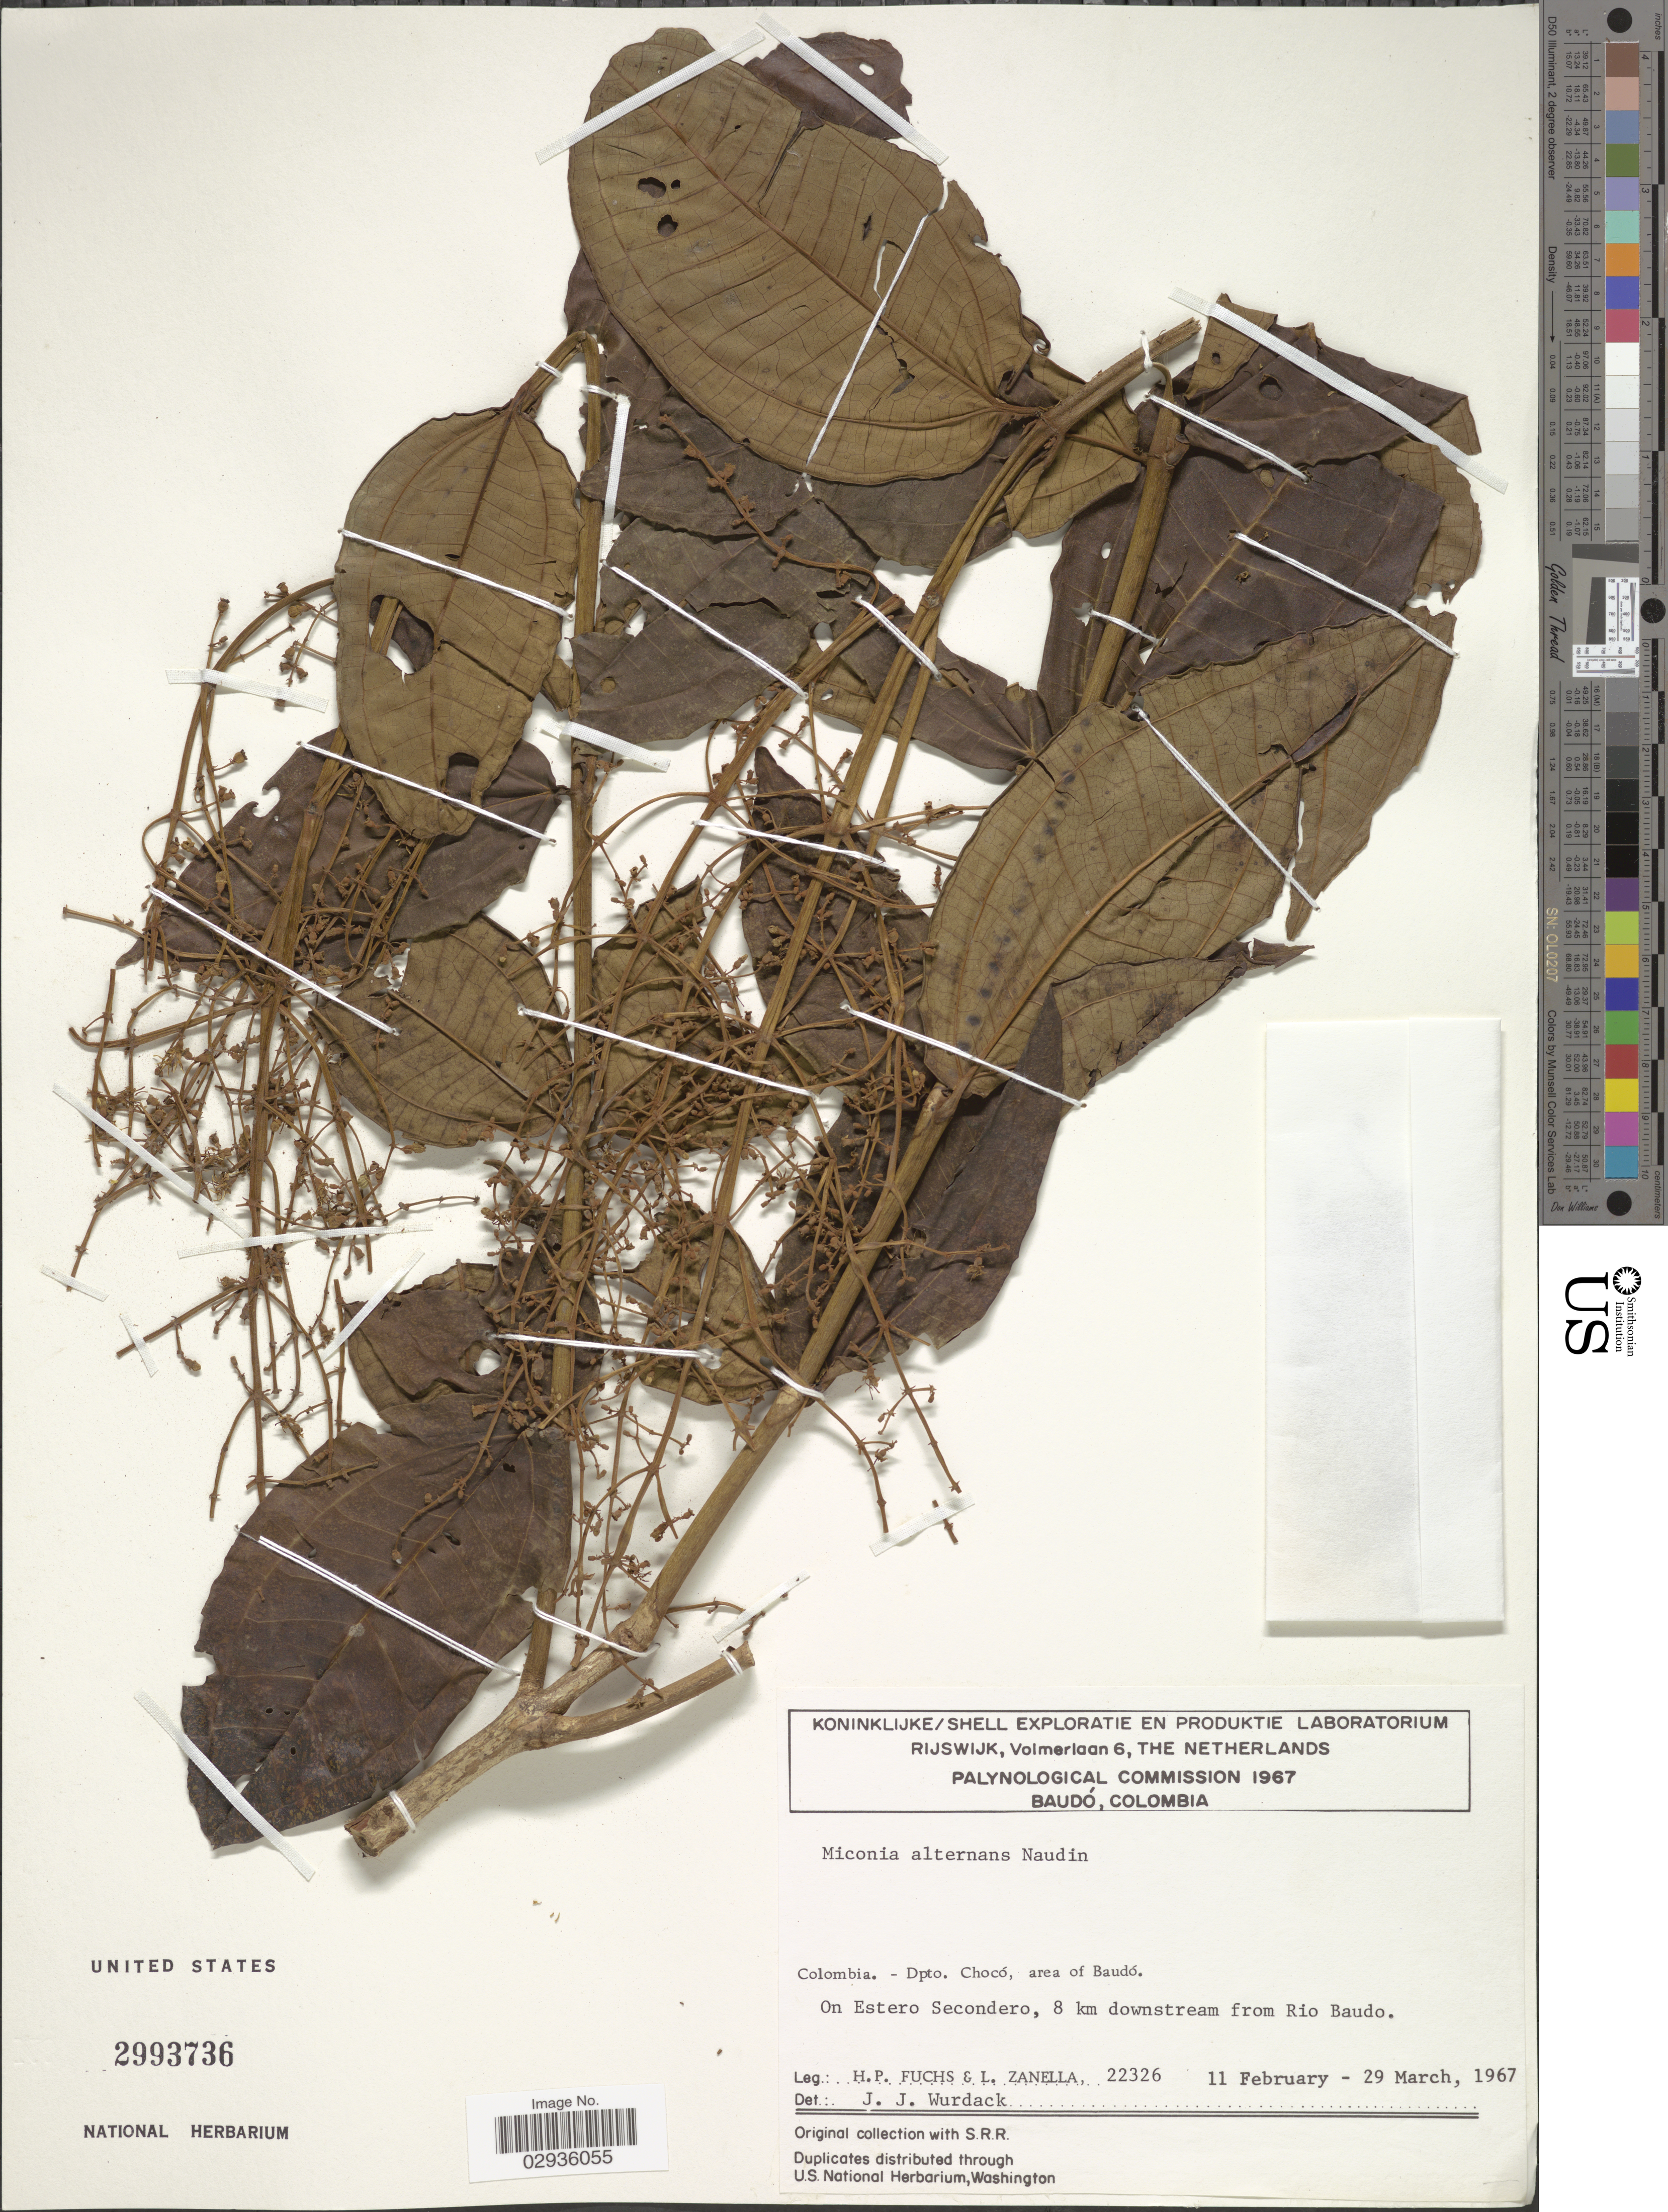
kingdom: Plantae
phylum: Tracheophyta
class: Magnoliopsida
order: Myrtales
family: Melastomataceae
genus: Miconia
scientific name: Miconia alternans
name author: Naudin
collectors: H. P. Fuchs & L. Zanella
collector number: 22326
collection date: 1967-02-11/1967-03-29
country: Colombia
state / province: Chocó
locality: Dpto. Chocó, area of Baudó. On Estero Secondero, 8 km downstream from Rio Baudo.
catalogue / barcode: US 2993736